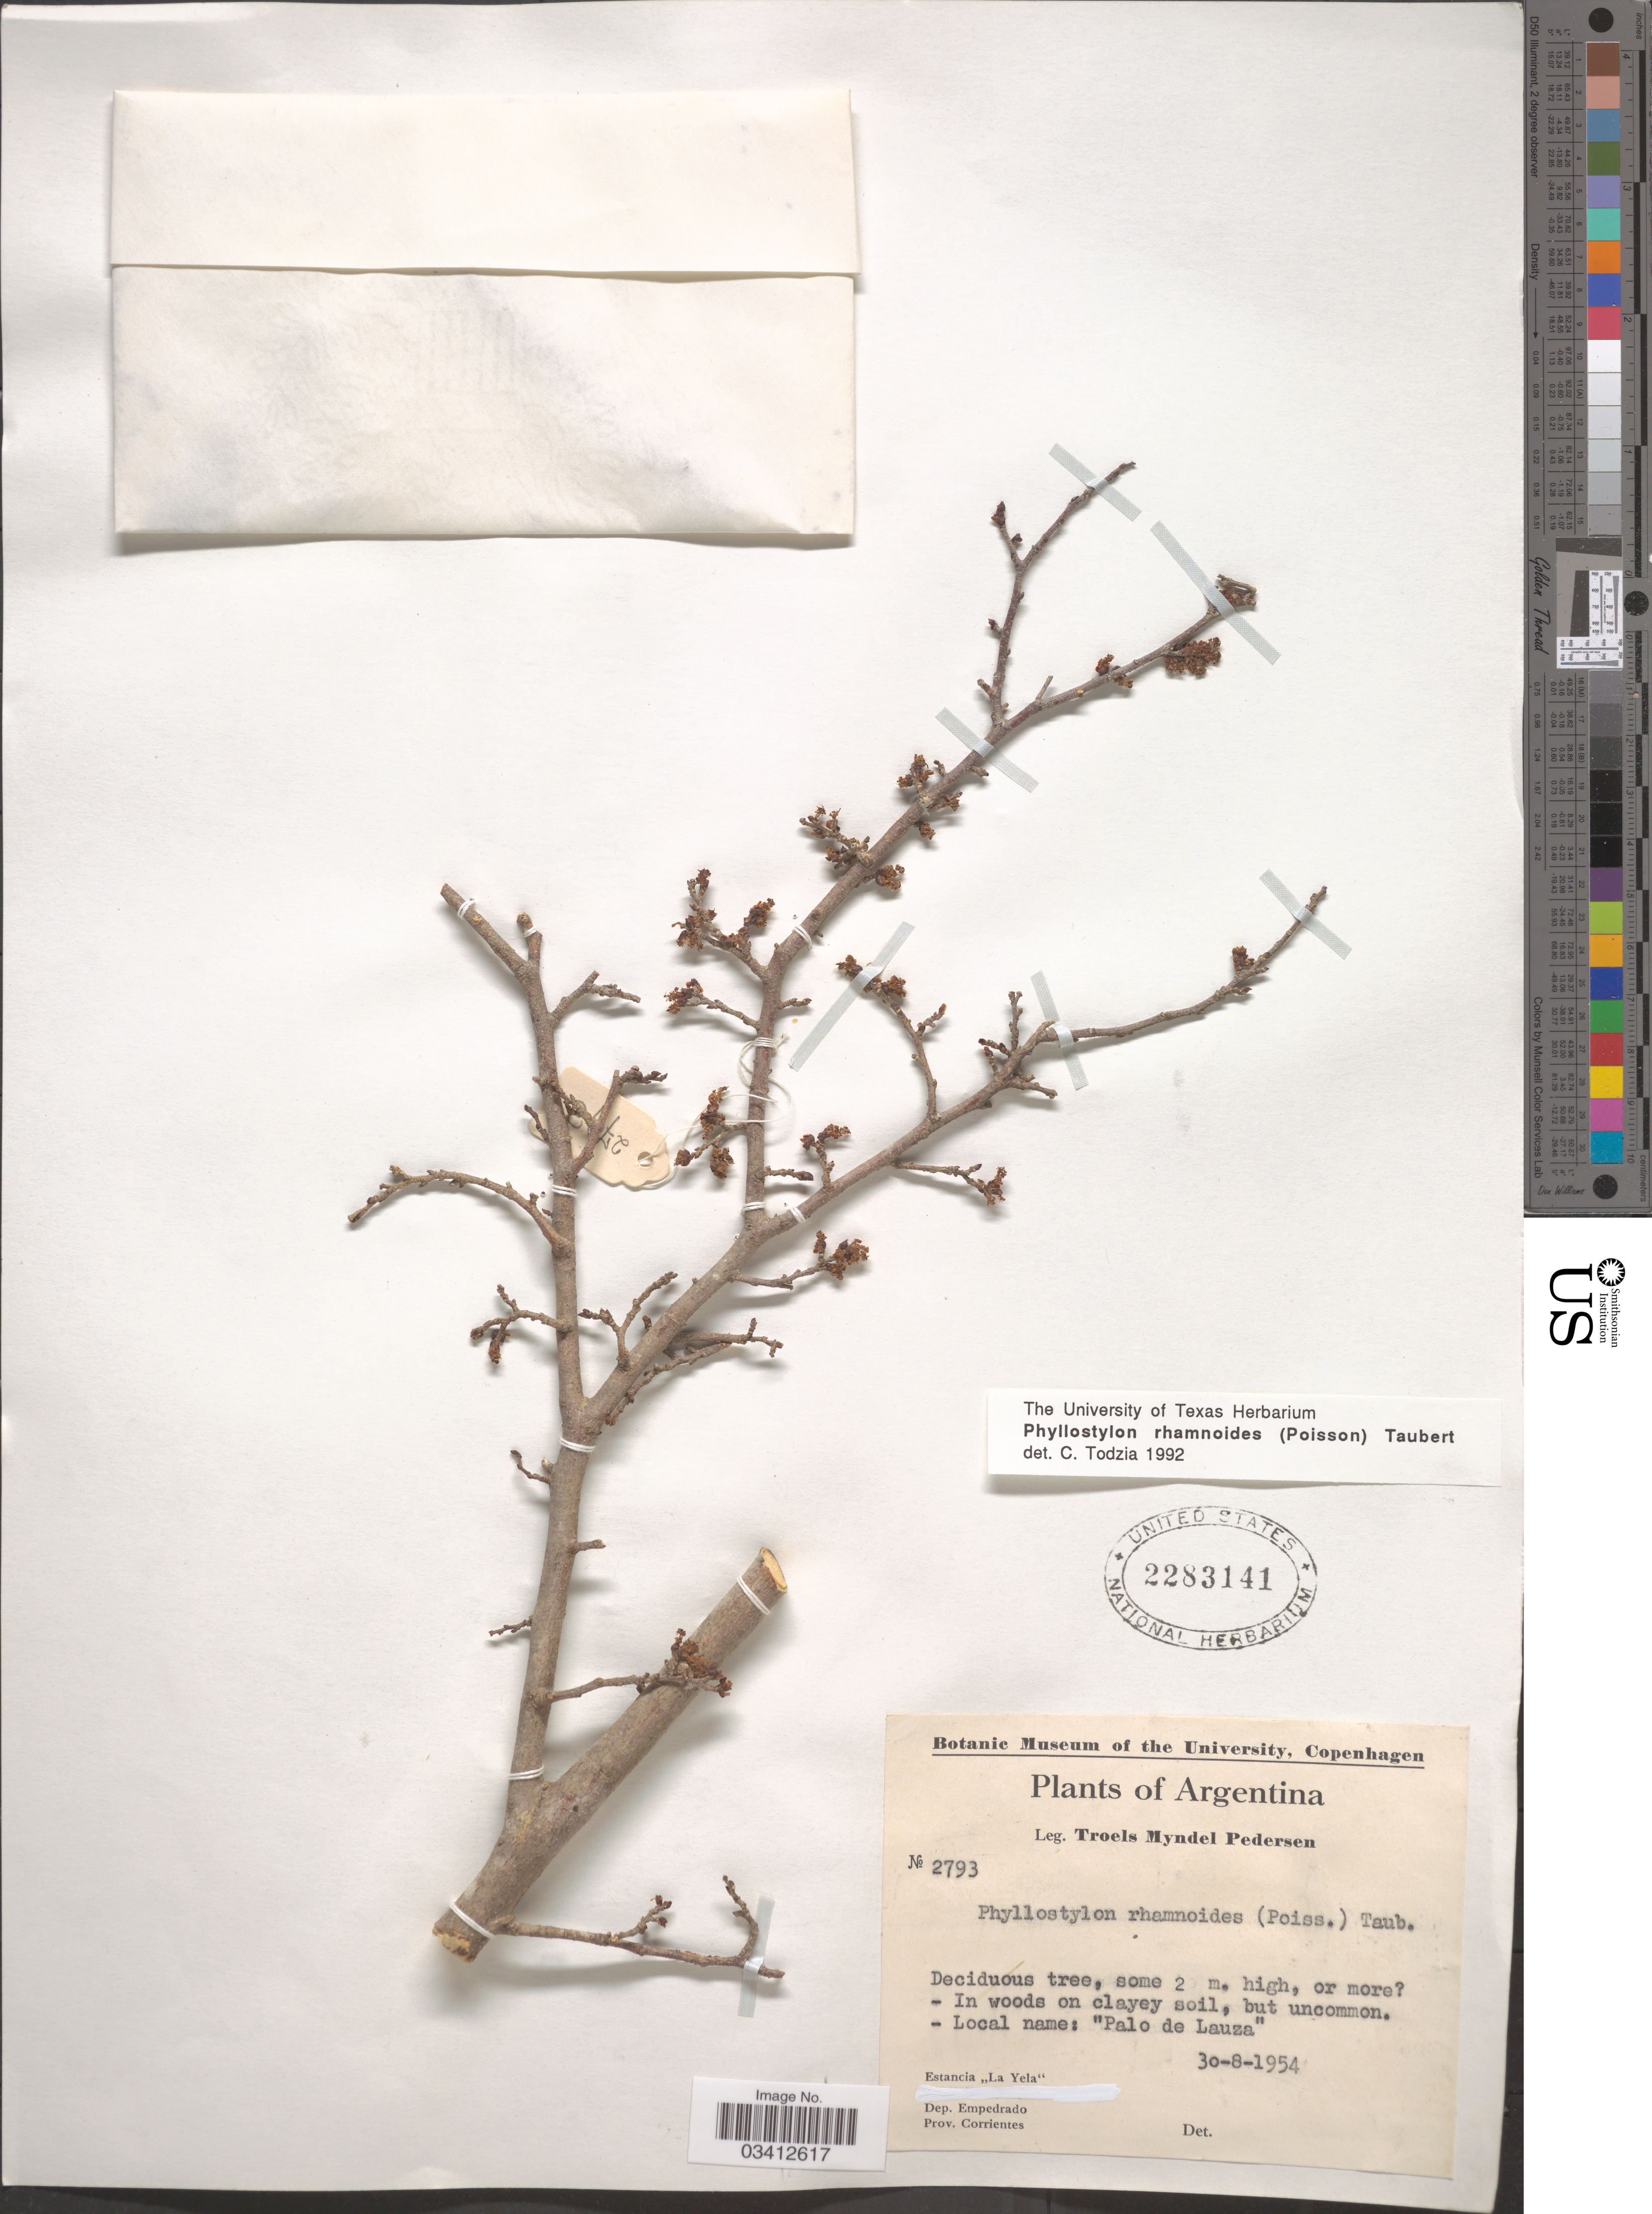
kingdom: Plantae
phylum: Tracheophyta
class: Magnoliopsida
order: Rosales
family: Ulmaceae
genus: Phyllostylon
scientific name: Phyllostylon rhamnoides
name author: (J. Poiss.) Taub.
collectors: T. Pederson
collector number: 2793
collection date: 1954-08-30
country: Argentina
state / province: Corrientes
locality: Estancia "La Yela". Dep. Empedrado.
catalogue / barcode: US 2283141